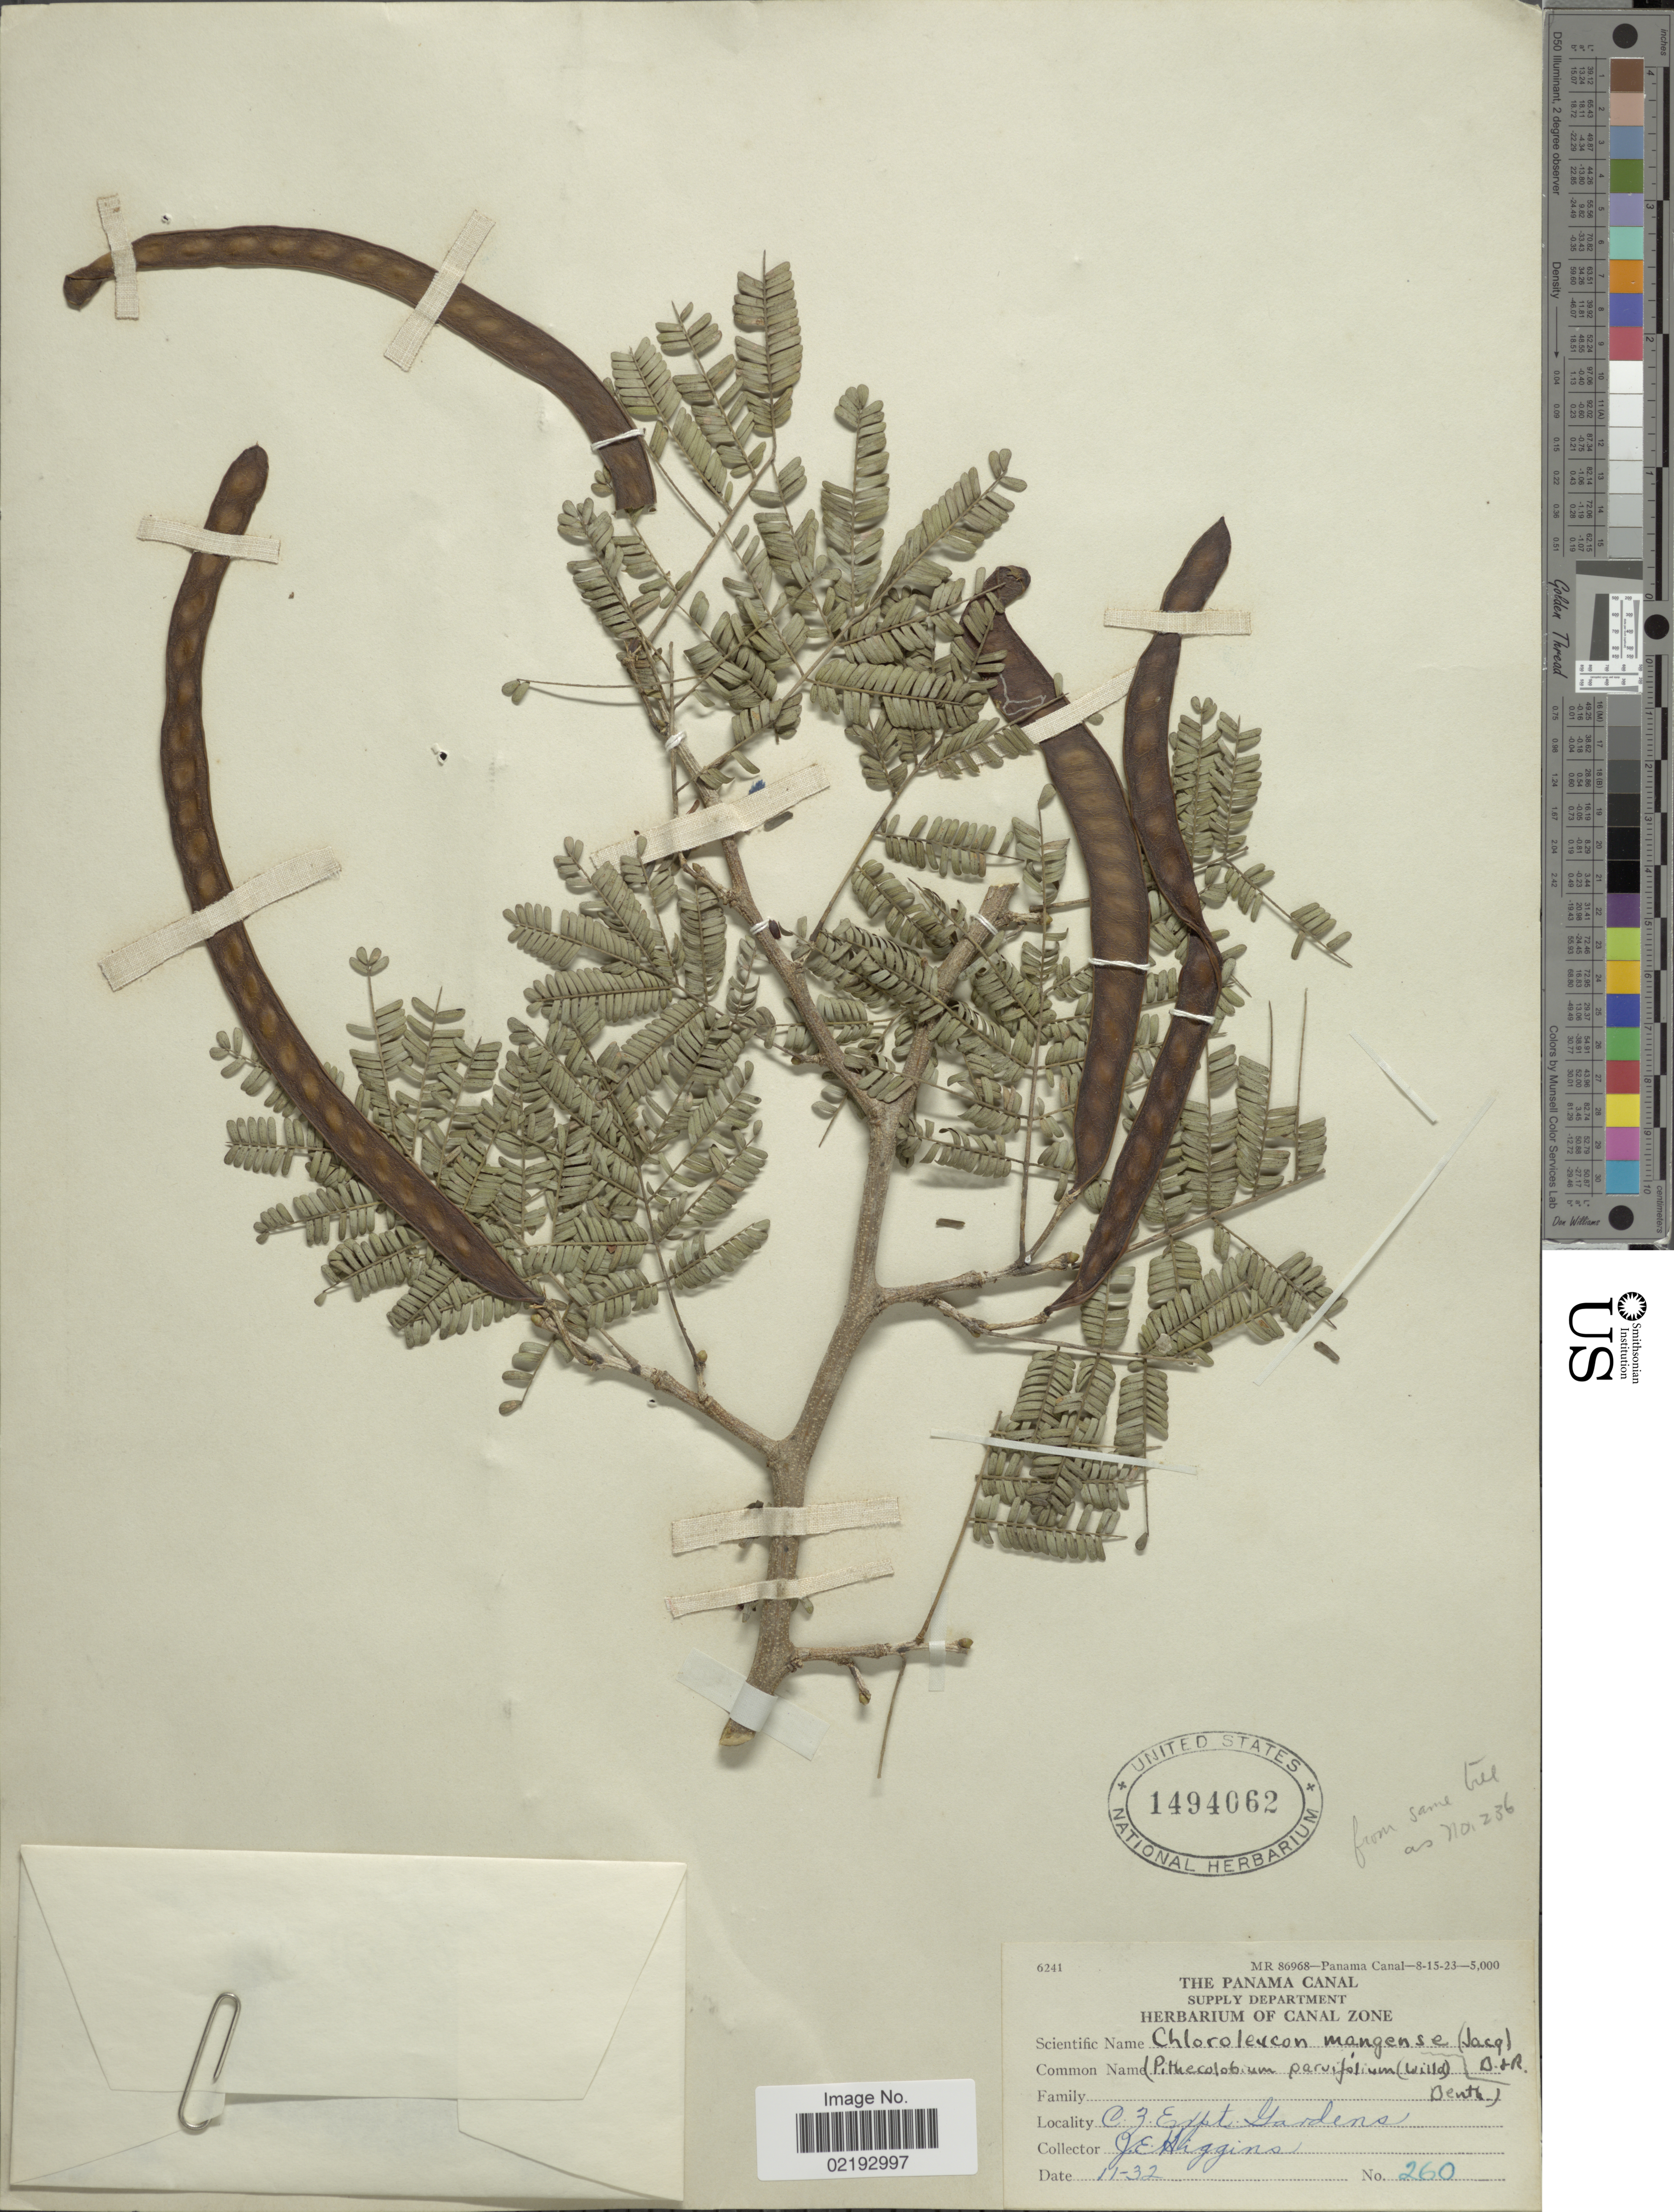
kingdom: Plantae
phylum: Tracheophyta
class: Magnoliopsida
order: Fabales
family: Fabaceae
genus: Chloroleucon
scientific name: Chloroleucon mangense var. mangense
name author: (Jacq.) Britton & Rose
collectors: J. Higgins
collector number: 260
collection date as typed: Transcribed d/m/y: /11/32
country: Panama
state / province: Colón / Panamá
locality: C. Z., Gardens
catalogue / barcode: US 1494062